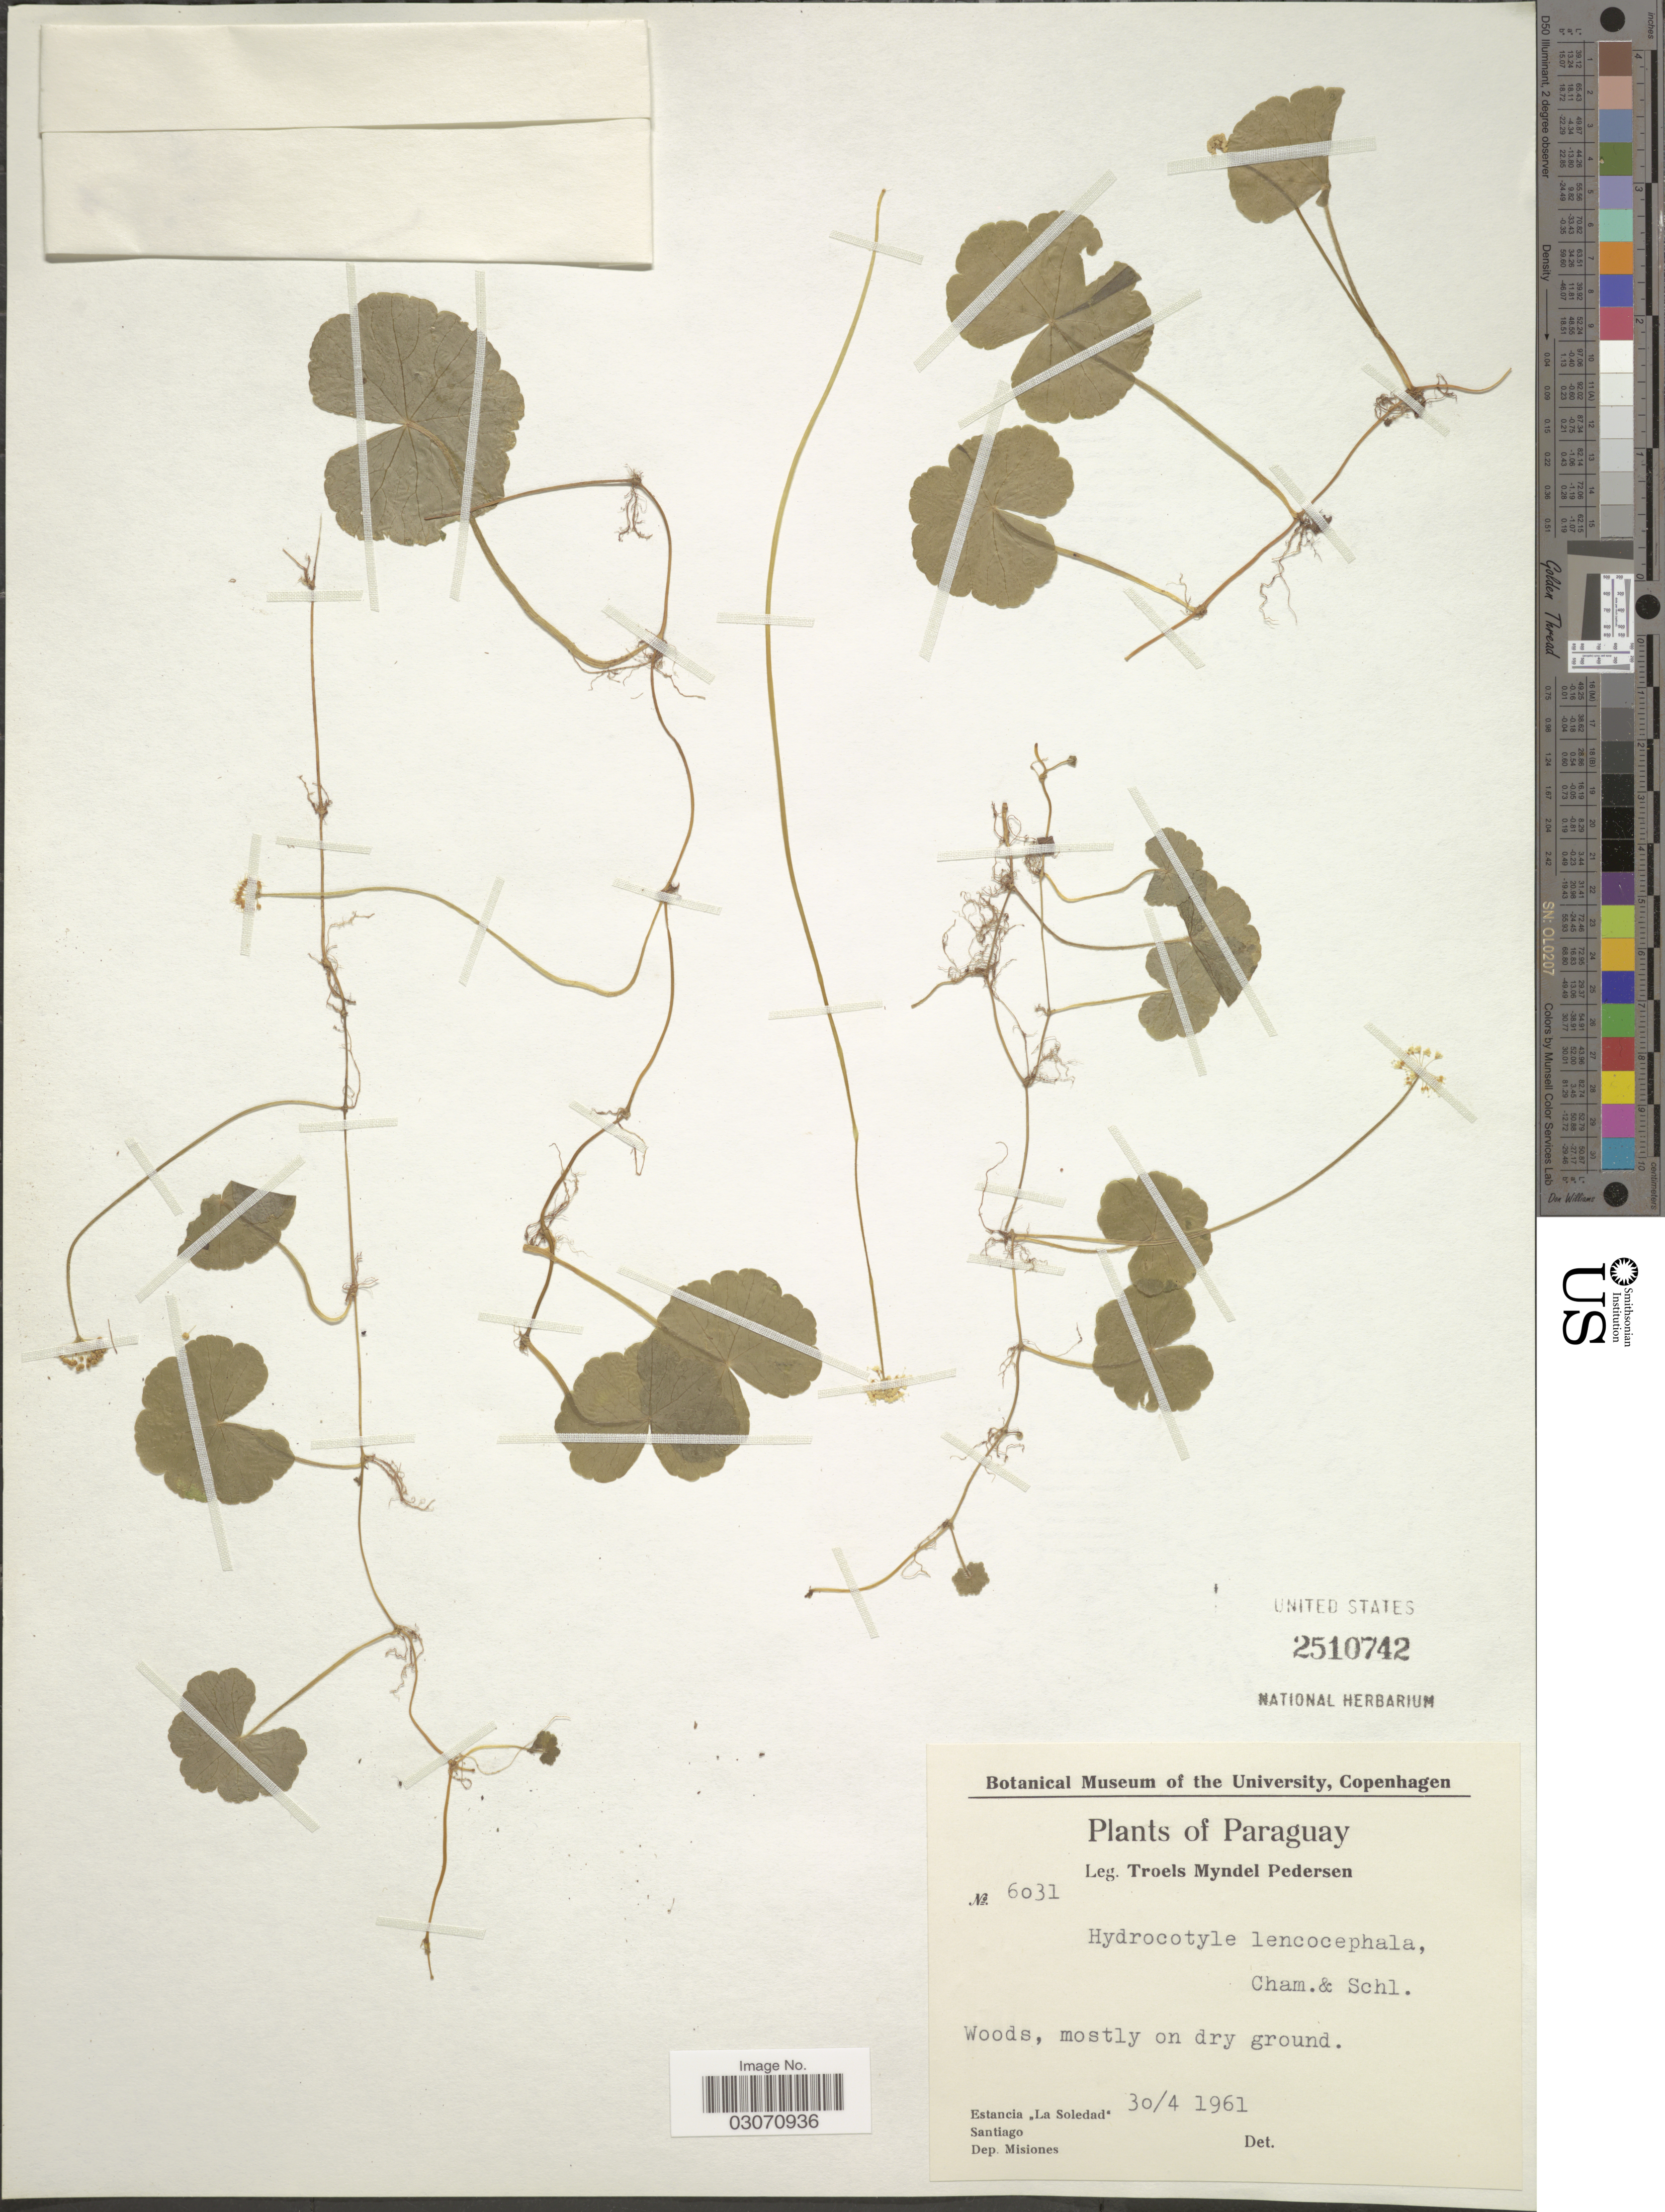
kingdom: Plantae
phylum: Tracheophyta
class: Magnoliopsida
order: Apiales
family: Araliaceae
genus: Hydrocotyle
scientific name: Hydrocotyle leucocephala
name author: Cham. & Schltdl.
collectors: T. Pederson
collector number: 6031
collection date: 1961-04-30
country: Paraguay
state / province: Misiones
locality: Estancia "La Soledad" Santiago. Dep. Misiones.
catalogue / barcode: US 2510742